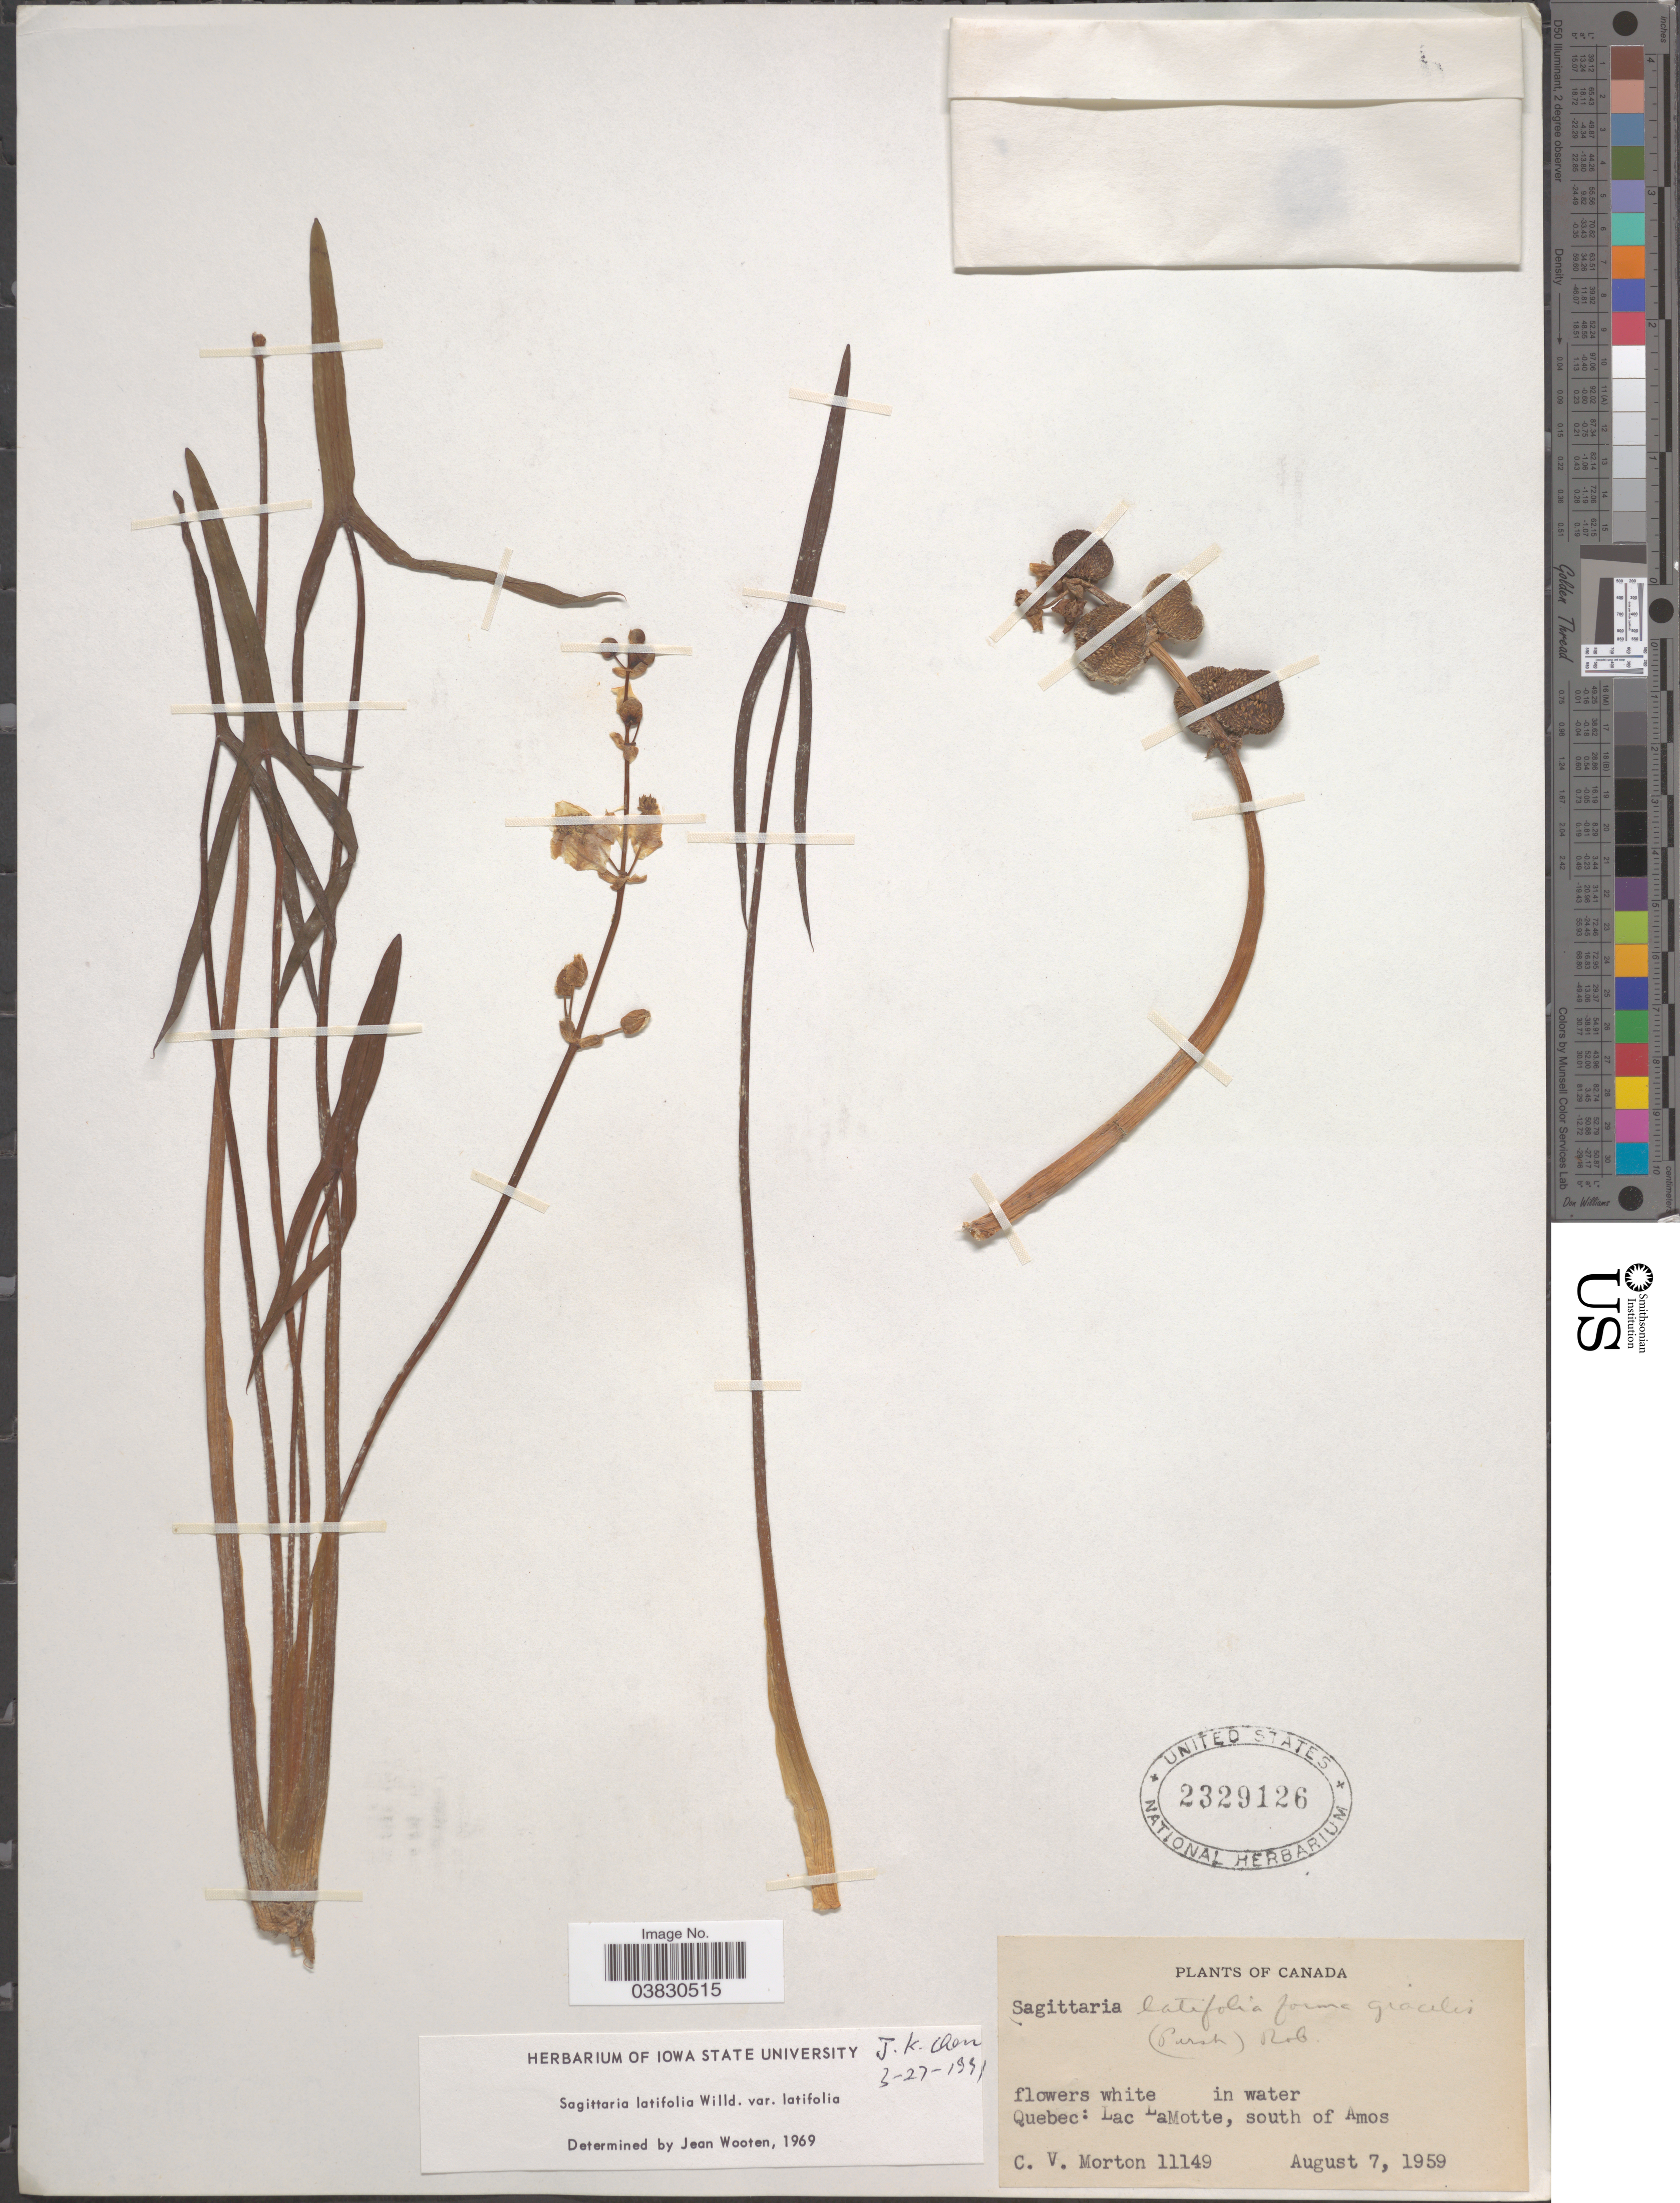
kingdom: Plantae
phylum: Tracheophyta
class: Liliopsida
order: Alismatales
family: Alismataceae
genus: Sagittaria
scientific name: Sagittaria longiloba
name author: Engelm. ex J.G. Sm.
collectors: C. V. Morton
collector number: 11149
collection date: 1959-08-07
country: Canada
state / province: Quebec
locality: Lac Lamotte, south of Amos.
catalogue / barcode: US 2329126